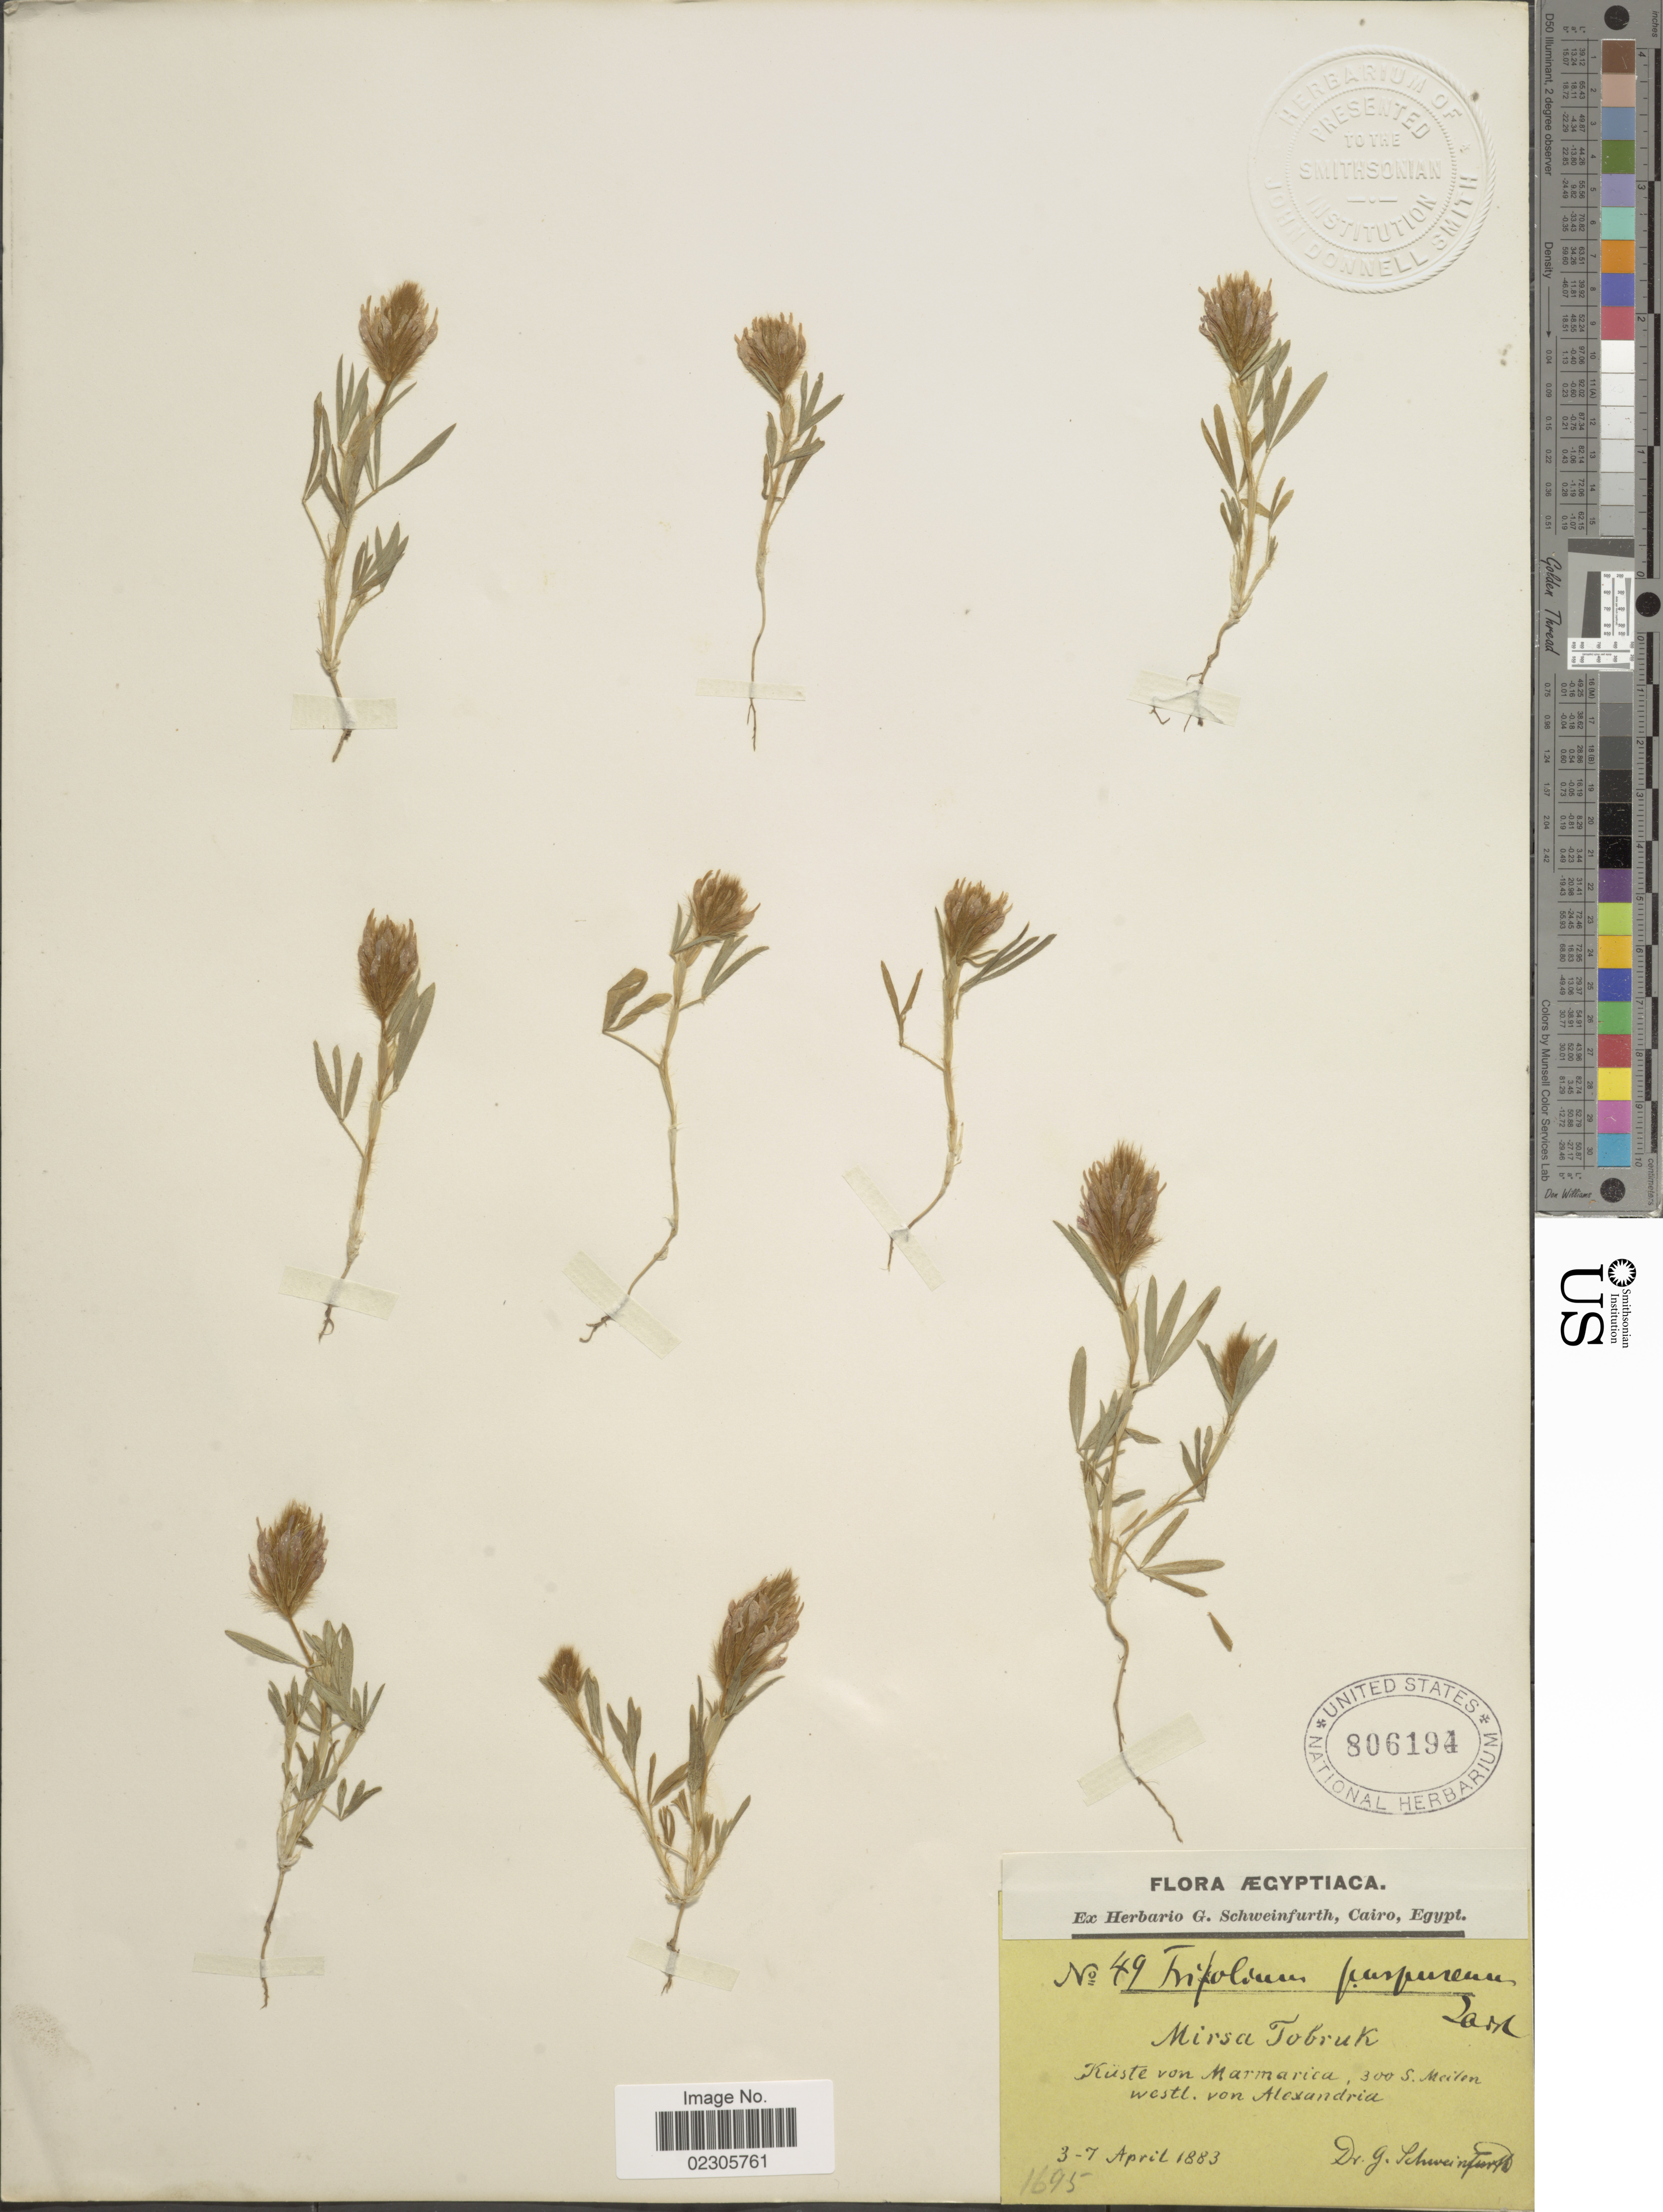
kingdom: Plantae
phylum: Tracheophyta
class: Magnoliopsida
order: Fabales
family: Fabaceae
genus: Trifolium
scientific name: Trifolium purpureum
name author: Loisel.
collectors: G. W. Schimper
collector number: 49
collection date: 1883-04-03/1883-04-07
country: Egypt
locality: Mirsa Tobruk. Kuste von Marmarica, Meilen westl von Alexandria.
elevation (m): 300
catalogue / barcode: US 806194